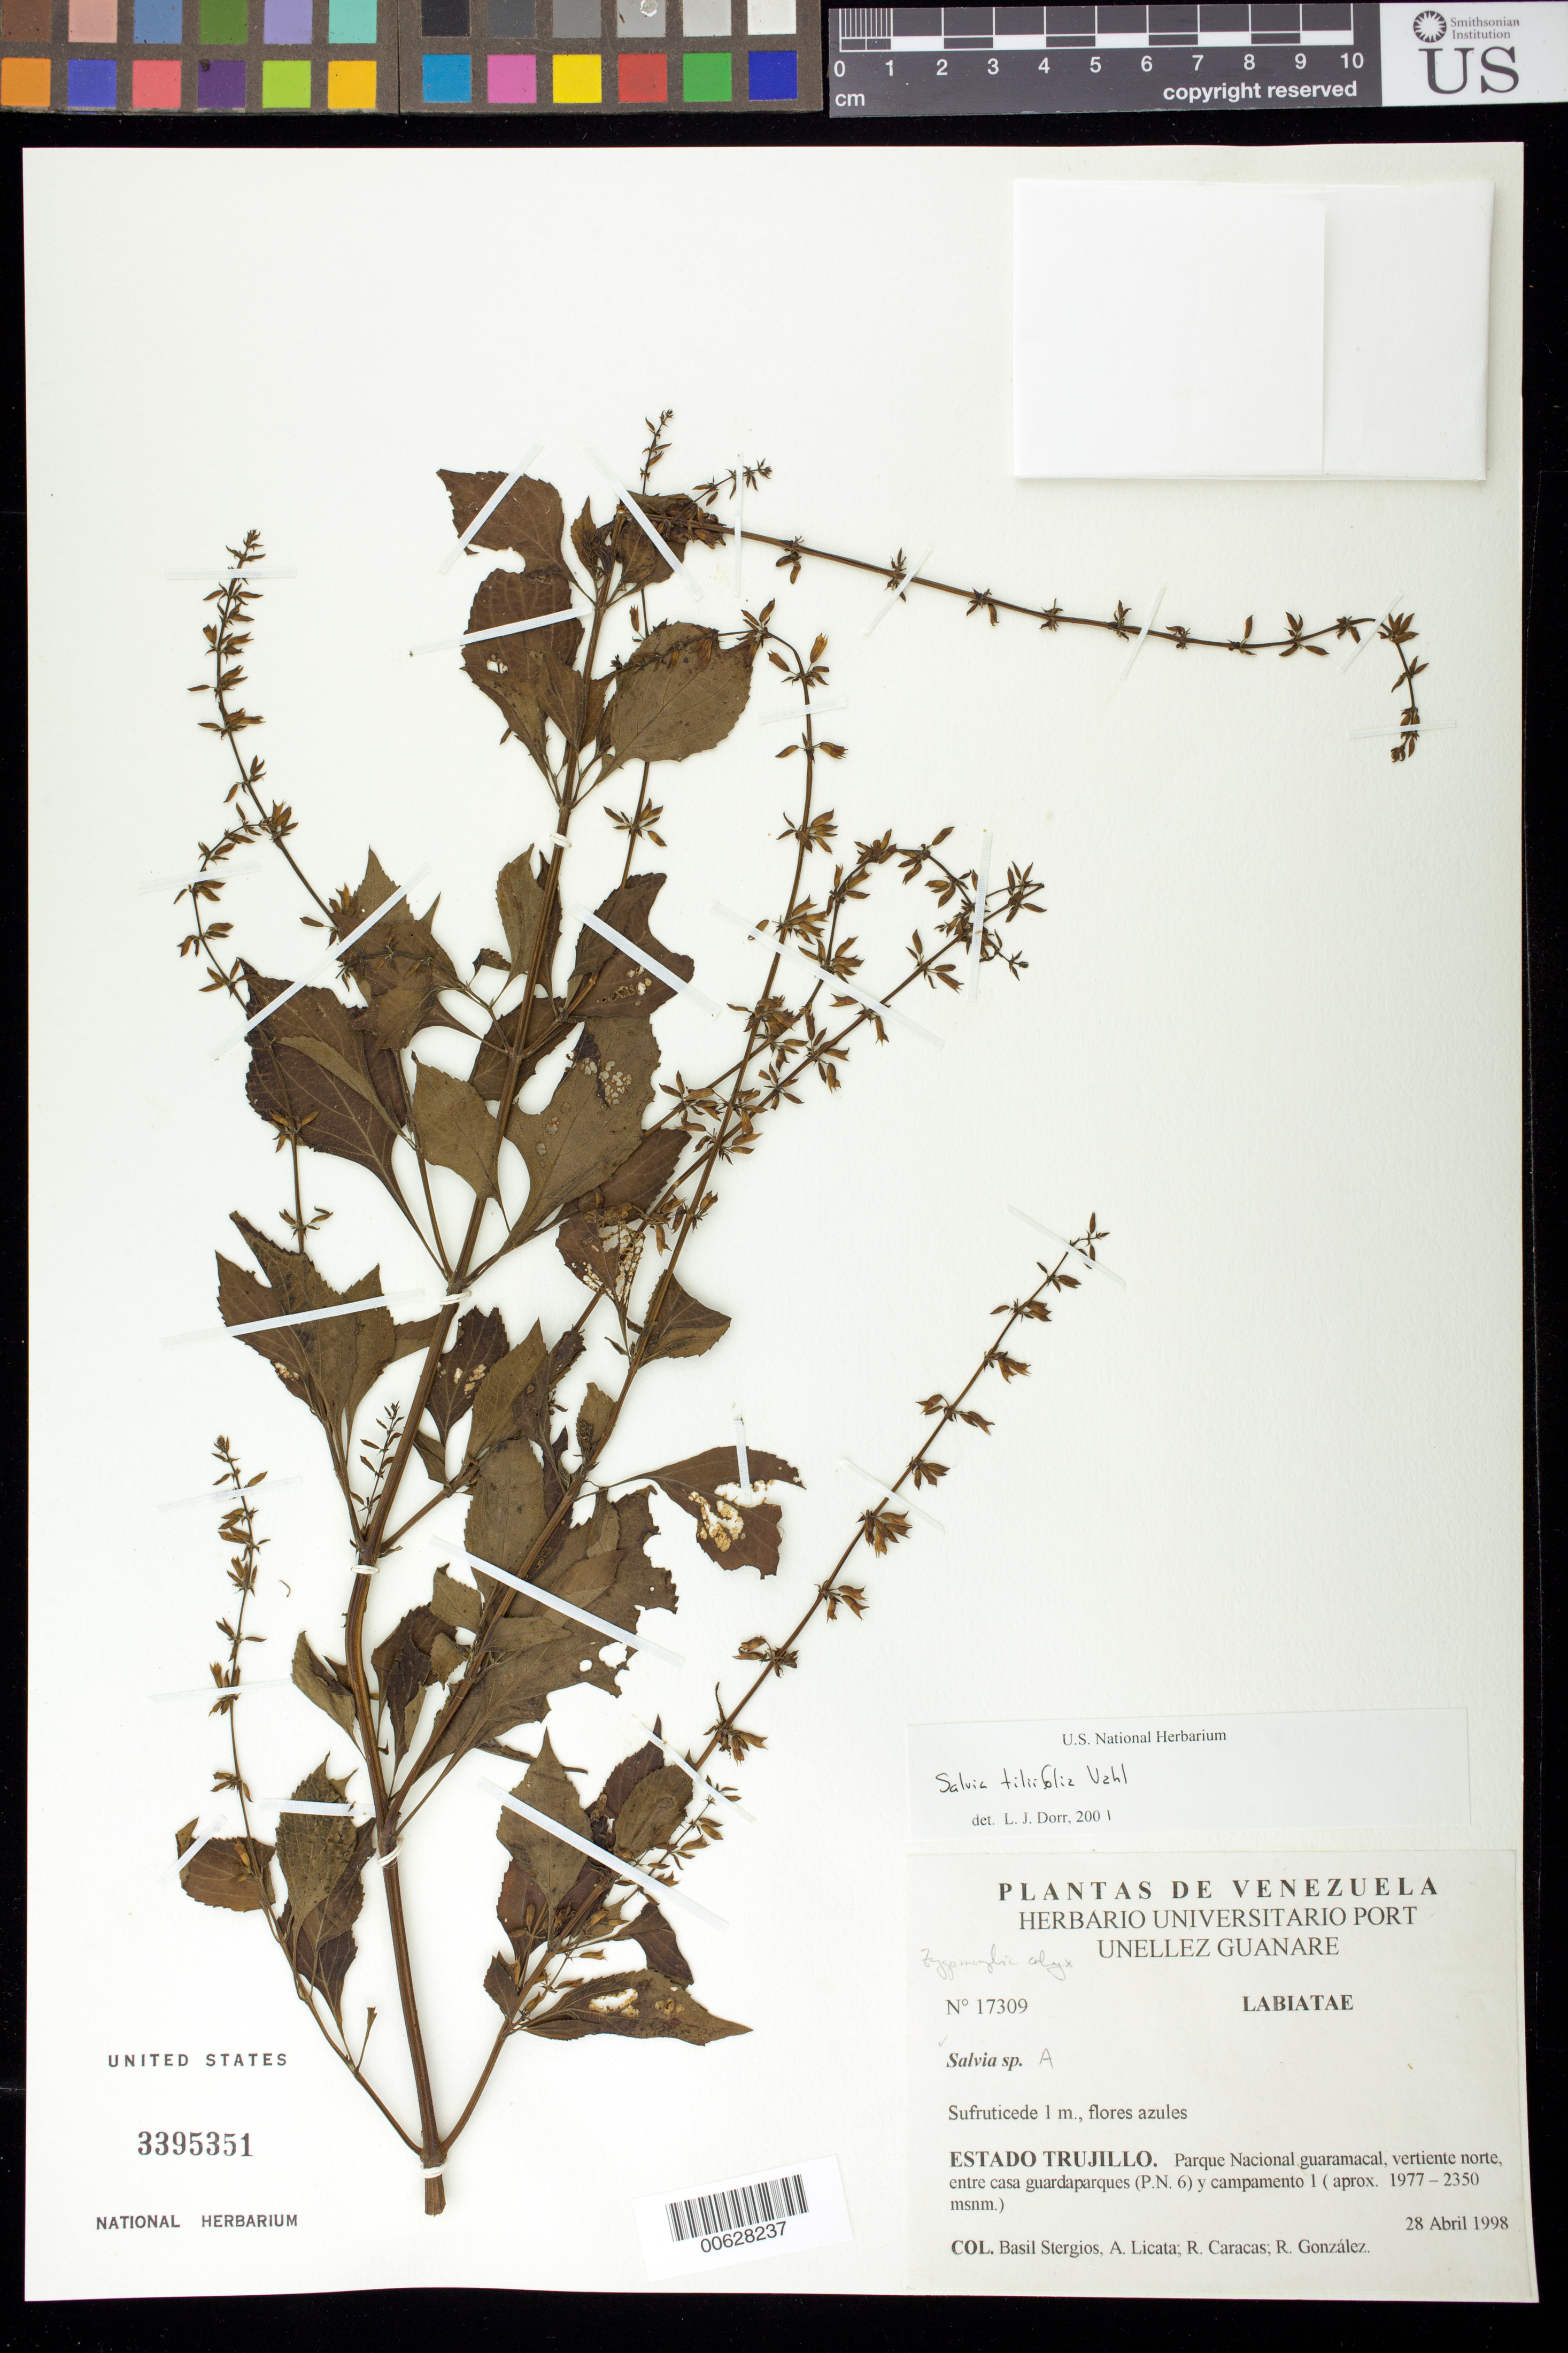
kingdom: Plantae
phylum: Tracheophyta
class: Magnoliopsida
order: Lamiales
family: Lamiaceae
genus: Salvia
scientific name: Salvia tiliifolia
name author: Vahl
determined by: Dorr, L. J., (BOT), Smithsonian Institution - National Museum of Natural History (UNITED STATES)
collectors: B. G. Stergios, A. Licata, R. Caracas & R. González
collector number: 17309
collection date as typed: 28 Apr 1998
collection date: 1998-04-28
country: Venezuela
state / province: Trujillo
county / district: Boconó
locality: Parque Nacional Guaramacal, vertiente N, entre casa guardaparques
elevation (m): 1977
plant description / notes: K, PORT, US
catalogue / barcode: US 3395351